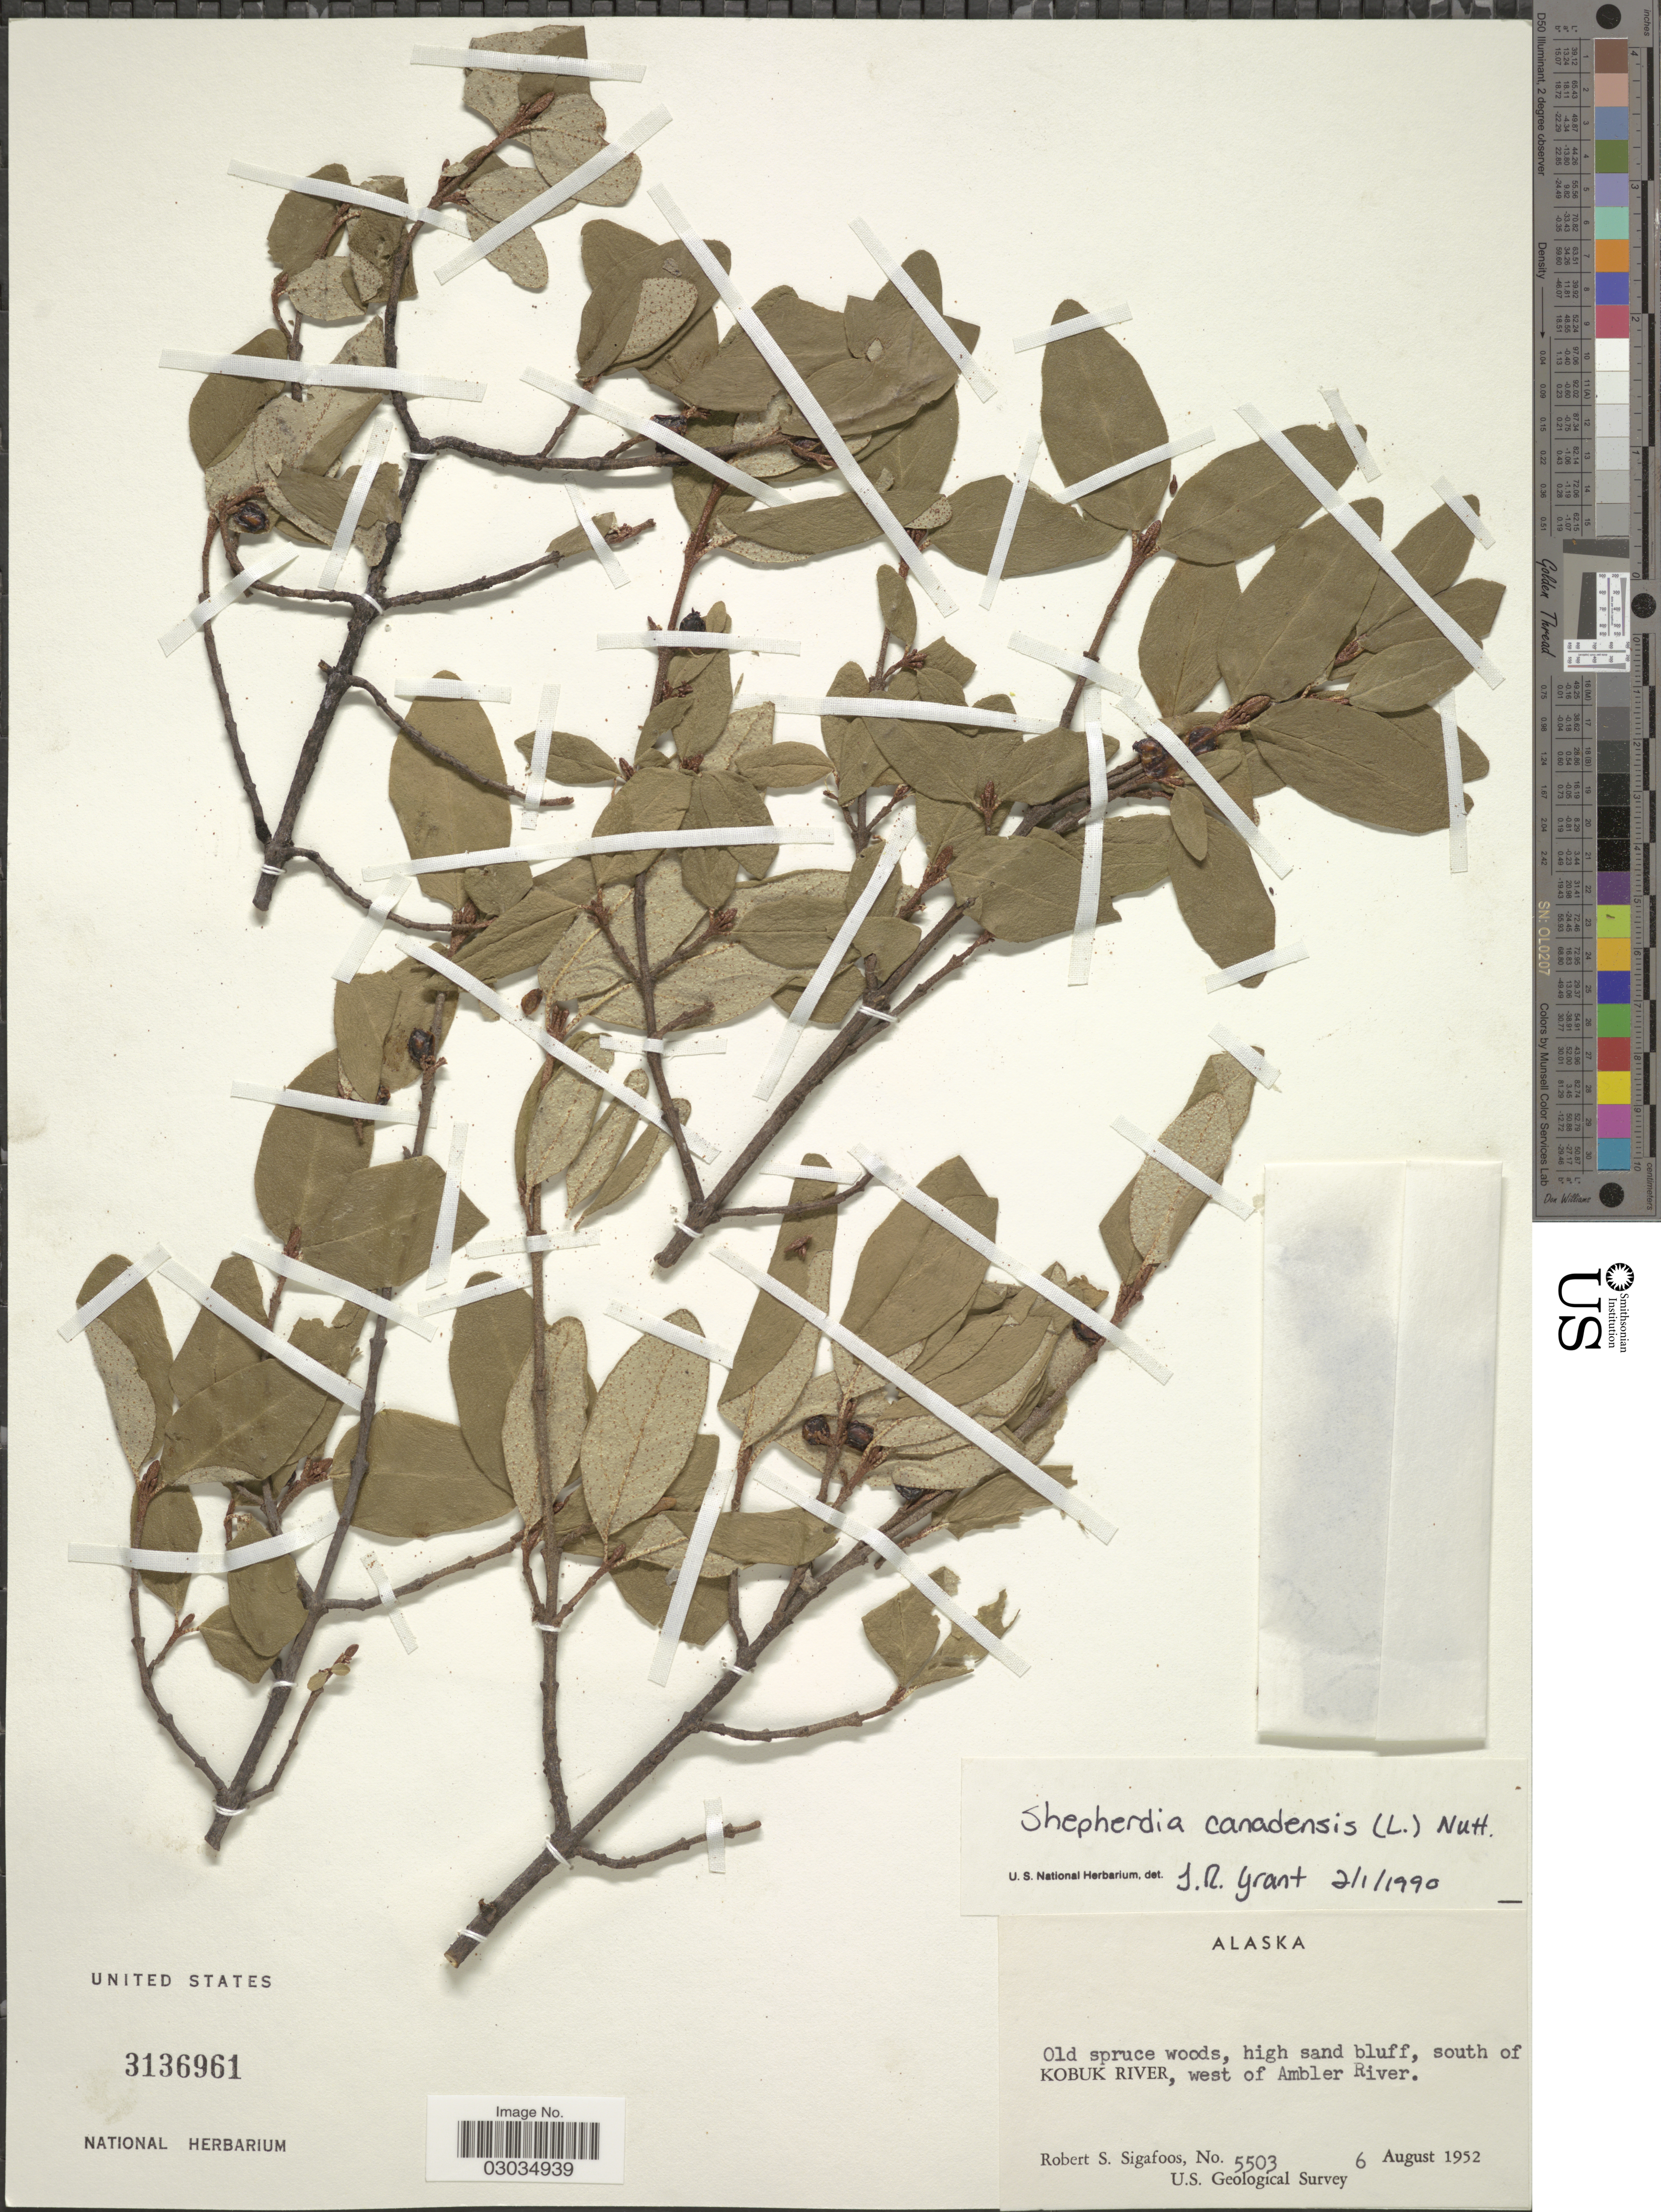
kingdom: Plantae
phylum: Tracheophyta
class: Magnoliopsida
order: Rosales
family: Elaeagnaceae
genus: Shepherdia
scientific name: Shepherdia canadensis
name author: (L.) Nutt.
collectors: R. Sigafoos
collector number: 5503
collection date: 1952-08-06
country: United States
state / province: Alaska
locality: Old spruce woods, high and bluff, south of Kobuk River, west of Ambler River.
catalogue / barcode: US 3136961